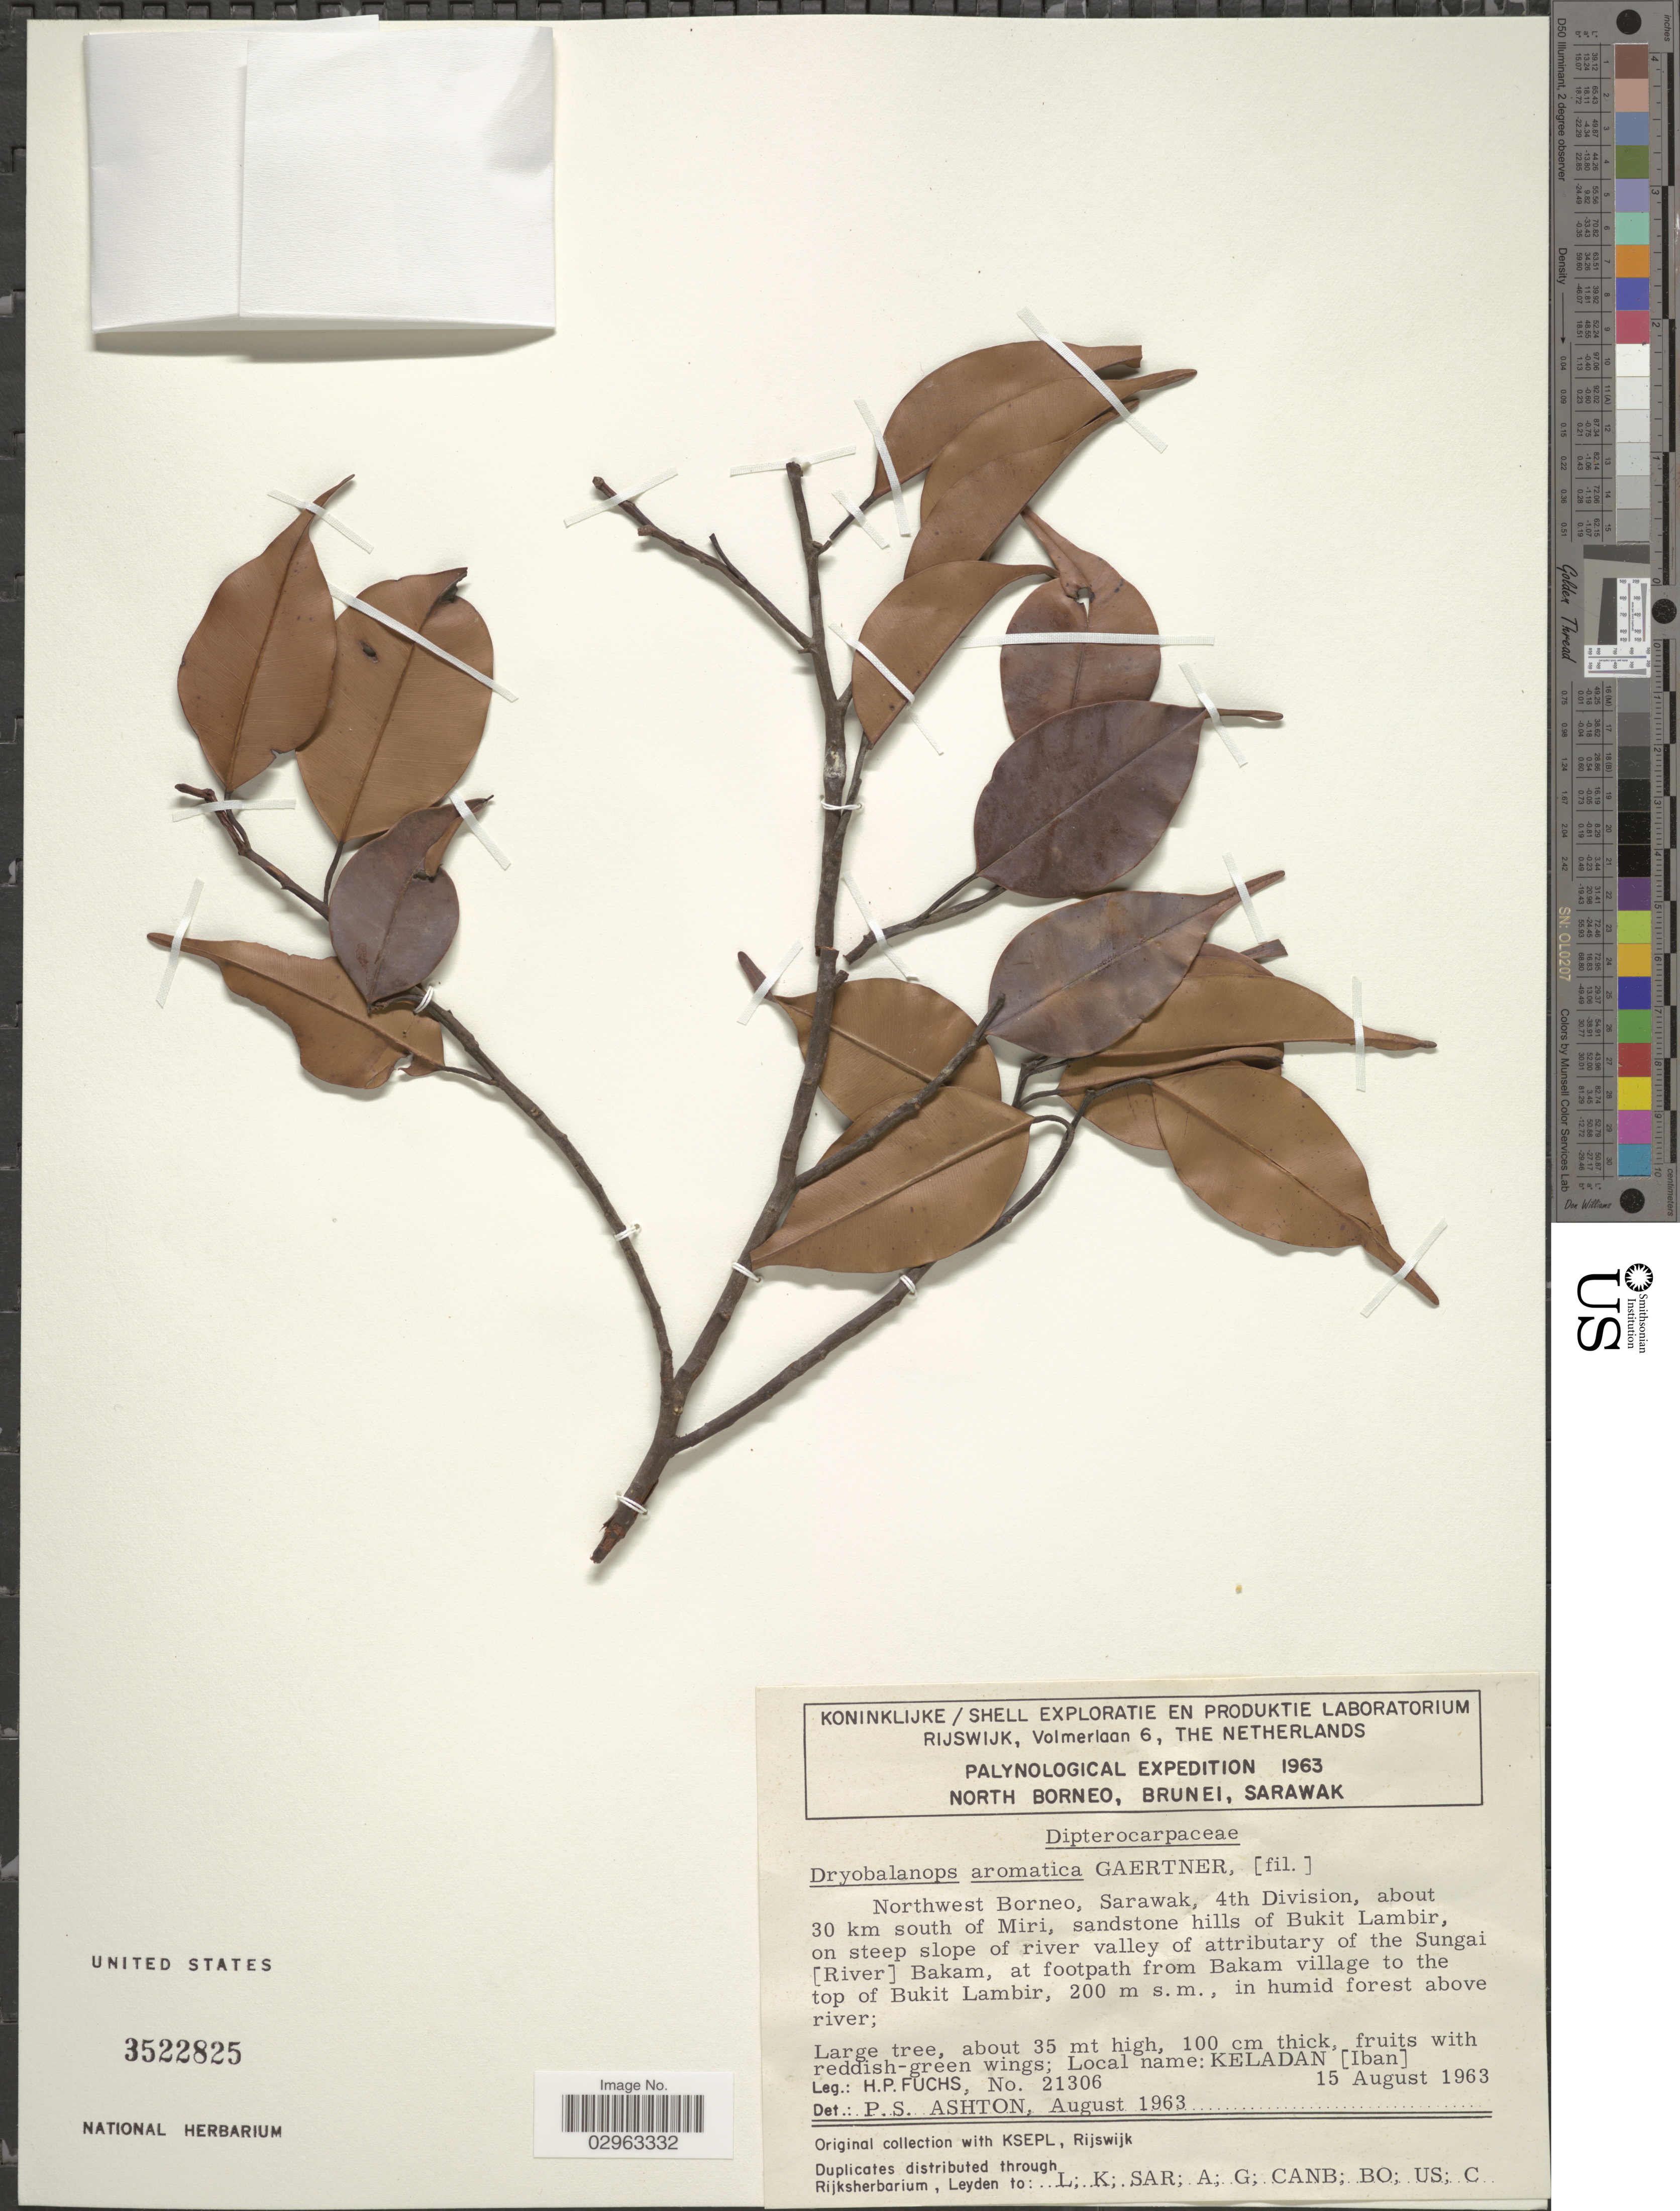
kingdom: Plantae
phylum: Tracheophyta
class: Magnoliopsida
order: Malvales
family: Dipterocarpaceae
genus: Dryobalanops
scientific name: Dryobalanops aromatica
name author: C.F. Gaertn.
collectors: H. P. Fuchs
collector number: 21306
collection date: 1963-08-15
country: Malaysia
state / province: Sarawak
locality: Northwest Borneo, Sarawak, 4th Division, about 30 km south of Miri, sandstone hills of Bukit Lambir, on steep slope of river valley of attributary of the Sungai [River] Bakam, at footpath from Bakam village to the top of Bukit Lambir.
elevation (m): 200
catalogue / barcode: US 3522825